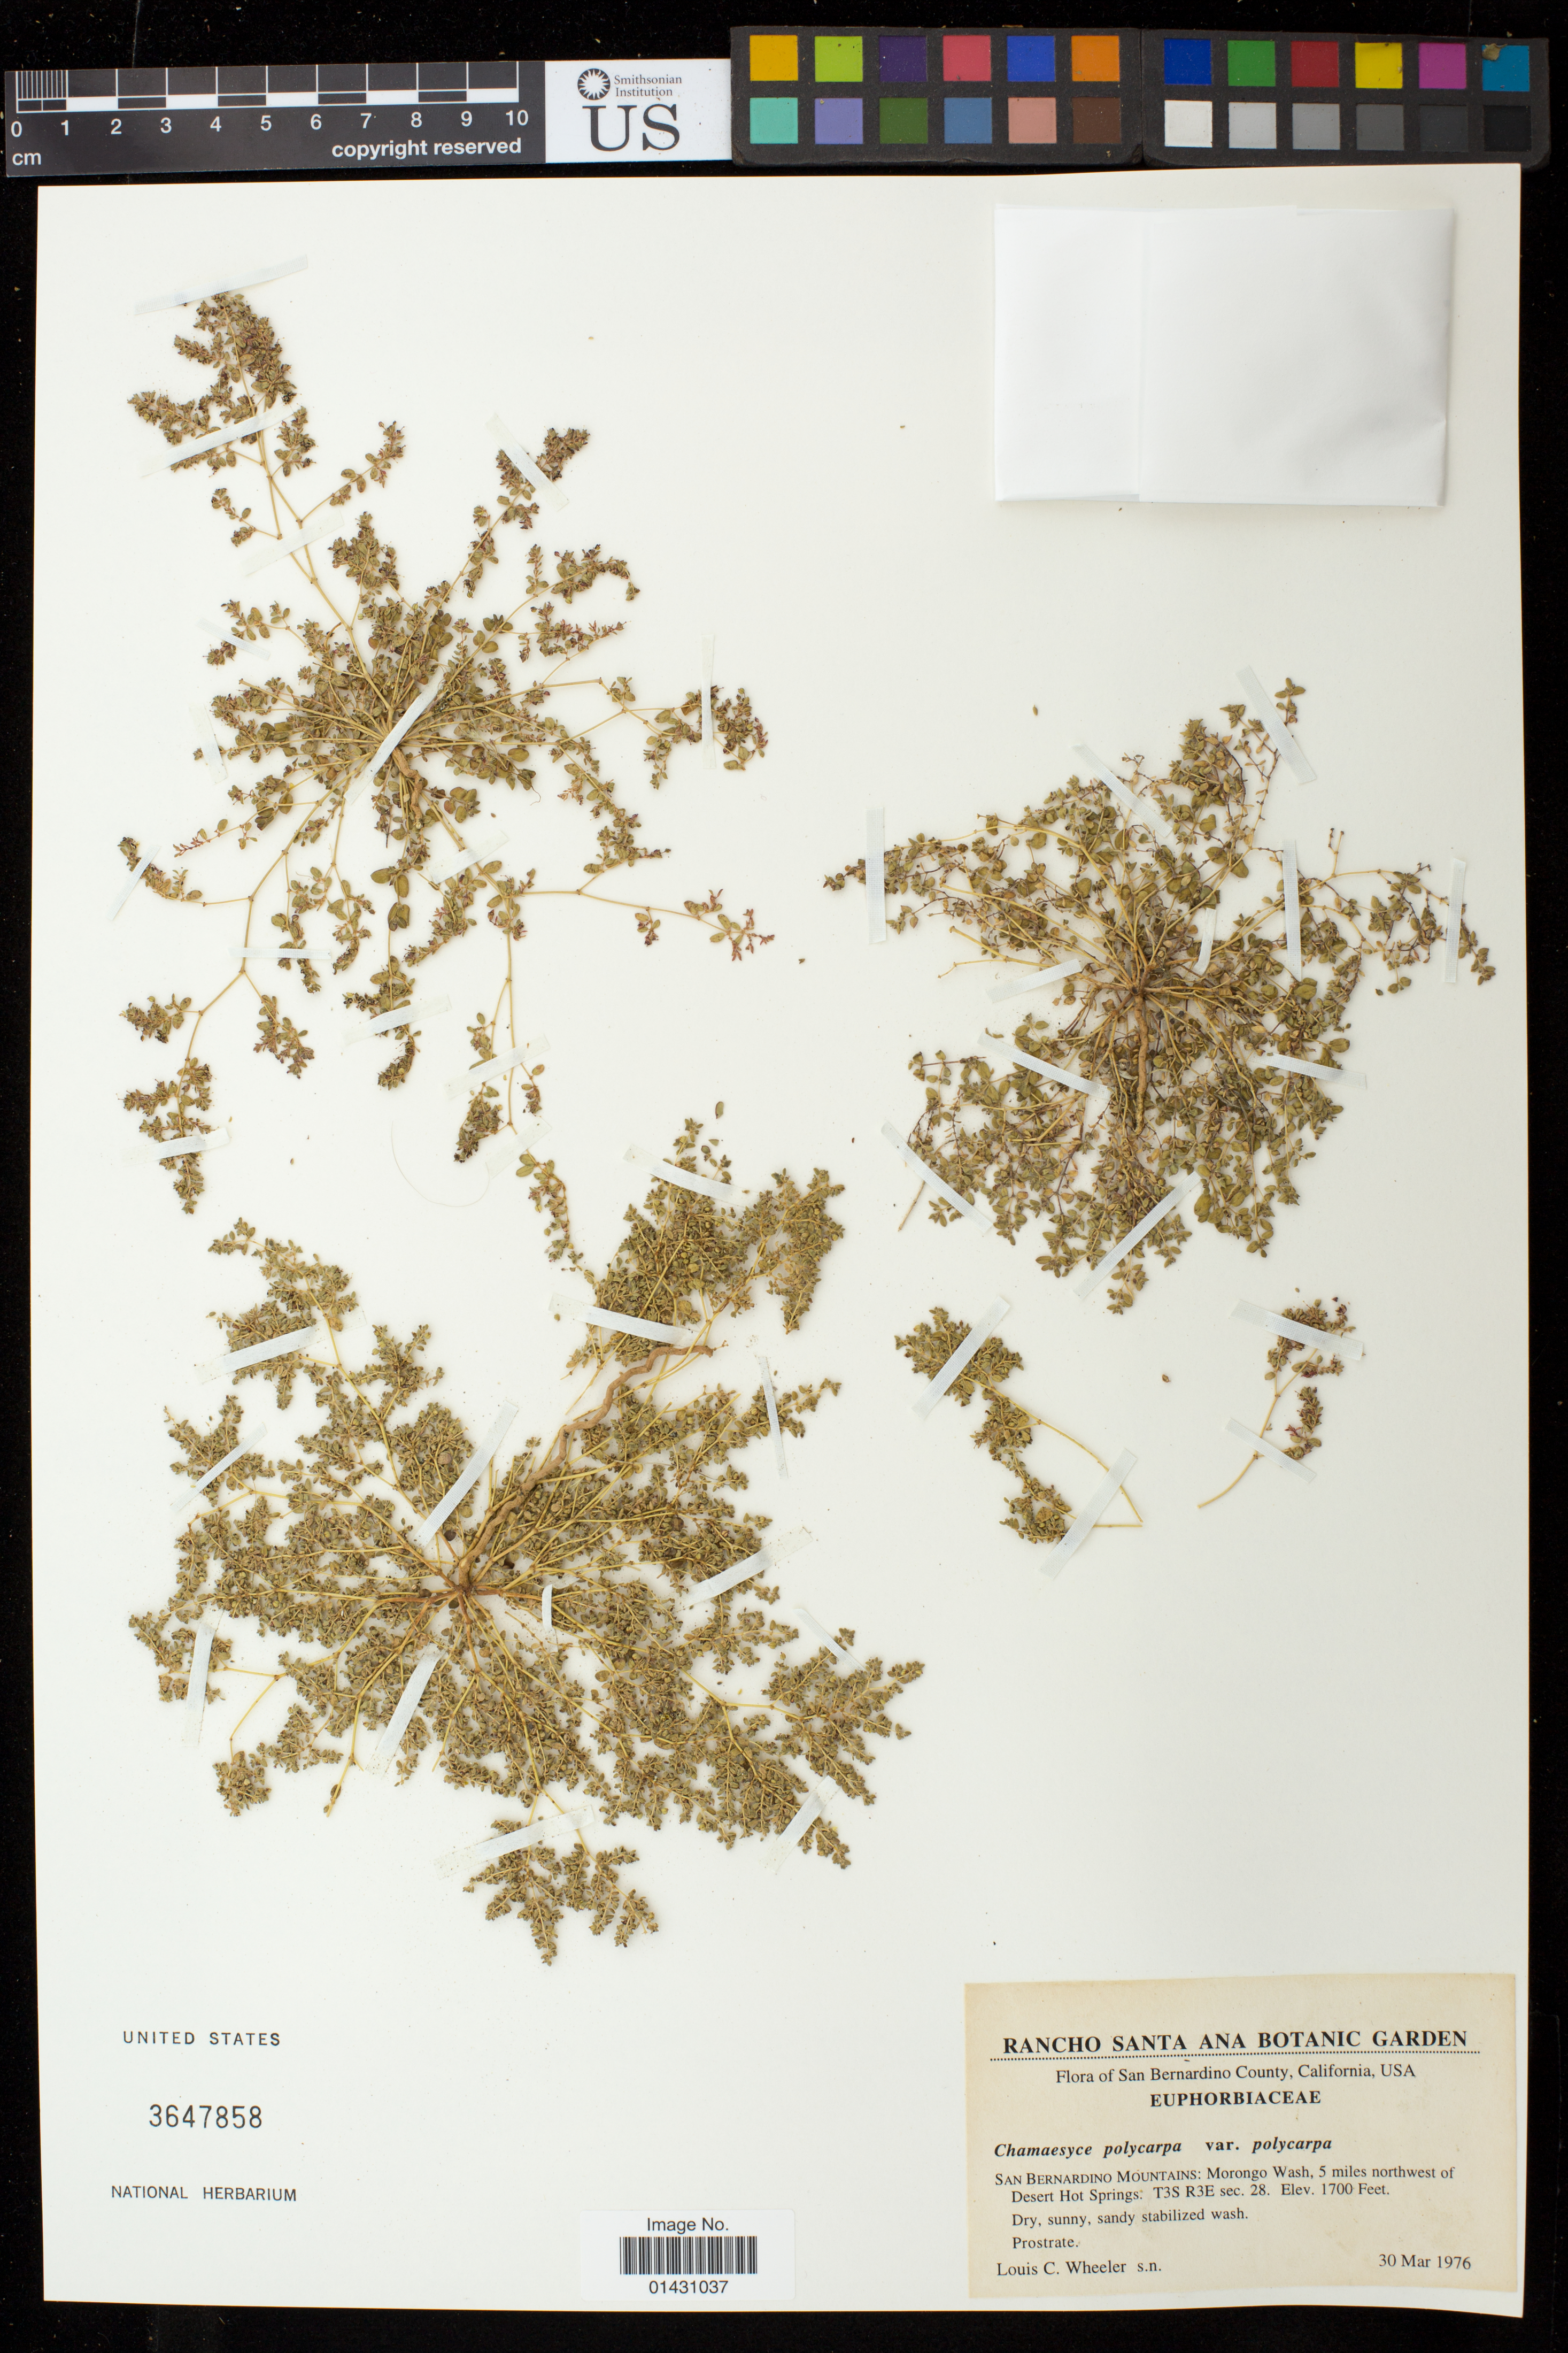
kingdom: Plantae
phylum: Tracheophyta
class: Magnoliopsida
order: Malpighiales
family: Euphorbiaceae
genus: Euphorbia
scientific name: Euphorbia polycarpa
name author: Benth.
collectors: L. C. Wheeler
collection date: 1976-03-30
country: United States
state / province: California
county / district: San Bernardino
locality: San Bernardino mountains: Morongo Wash, 5 miles northwest of Desert Hot Springs. T3S R3E sec. 28.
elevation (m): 518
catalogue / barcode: US 3647858